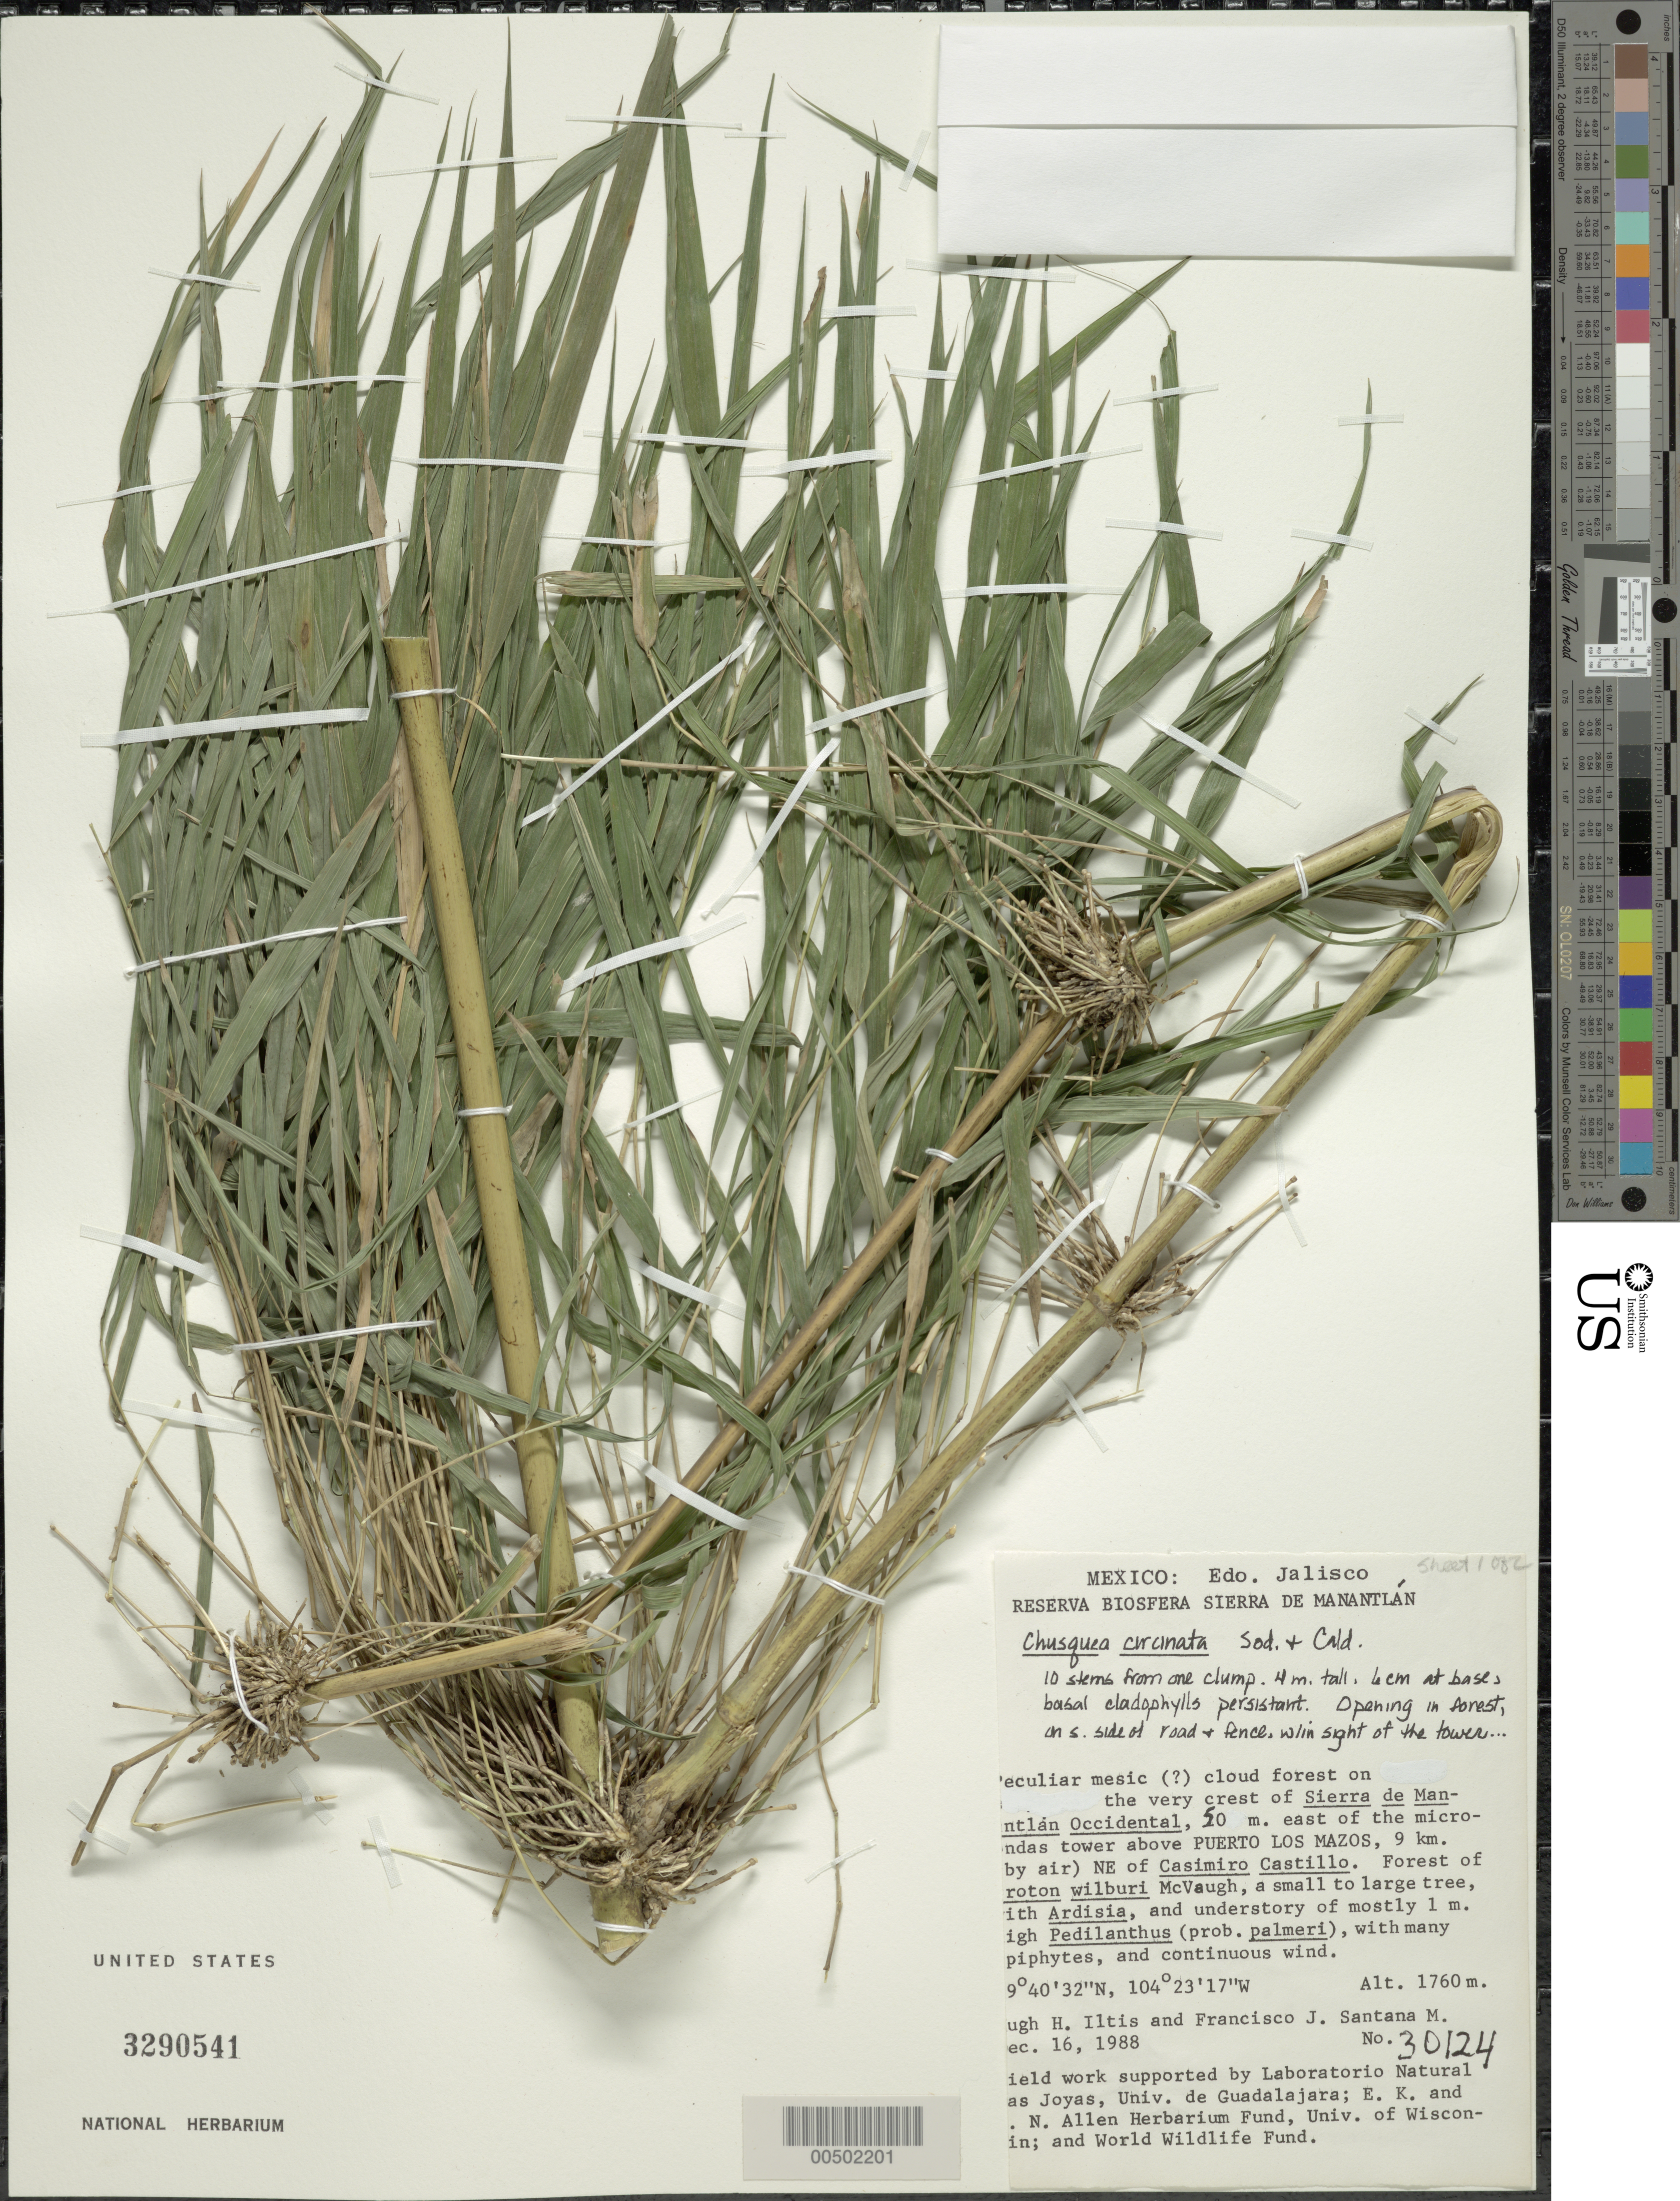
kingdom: Plantae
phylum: Tracheophyta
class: Liliopsida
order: Poales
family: Poaceae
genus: Chusquea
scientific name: Chusquea circinata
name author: Soderstr. & C. E. Calderón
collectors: H. H. Iltis & F. J. Santana M.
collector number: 30124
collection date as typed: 16 Dec 1988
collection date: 1988-12-16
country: Mexico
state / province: Jalisco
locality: Crest of Sierra de Manantlan Occidental, 50 m. E of the Microndas tower above Puerto Los Mazos, 9 air km NE of Casmiro Castillo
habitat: Peculiar mesic (?) cloud forest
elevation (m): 1760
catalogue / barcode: US 3290541